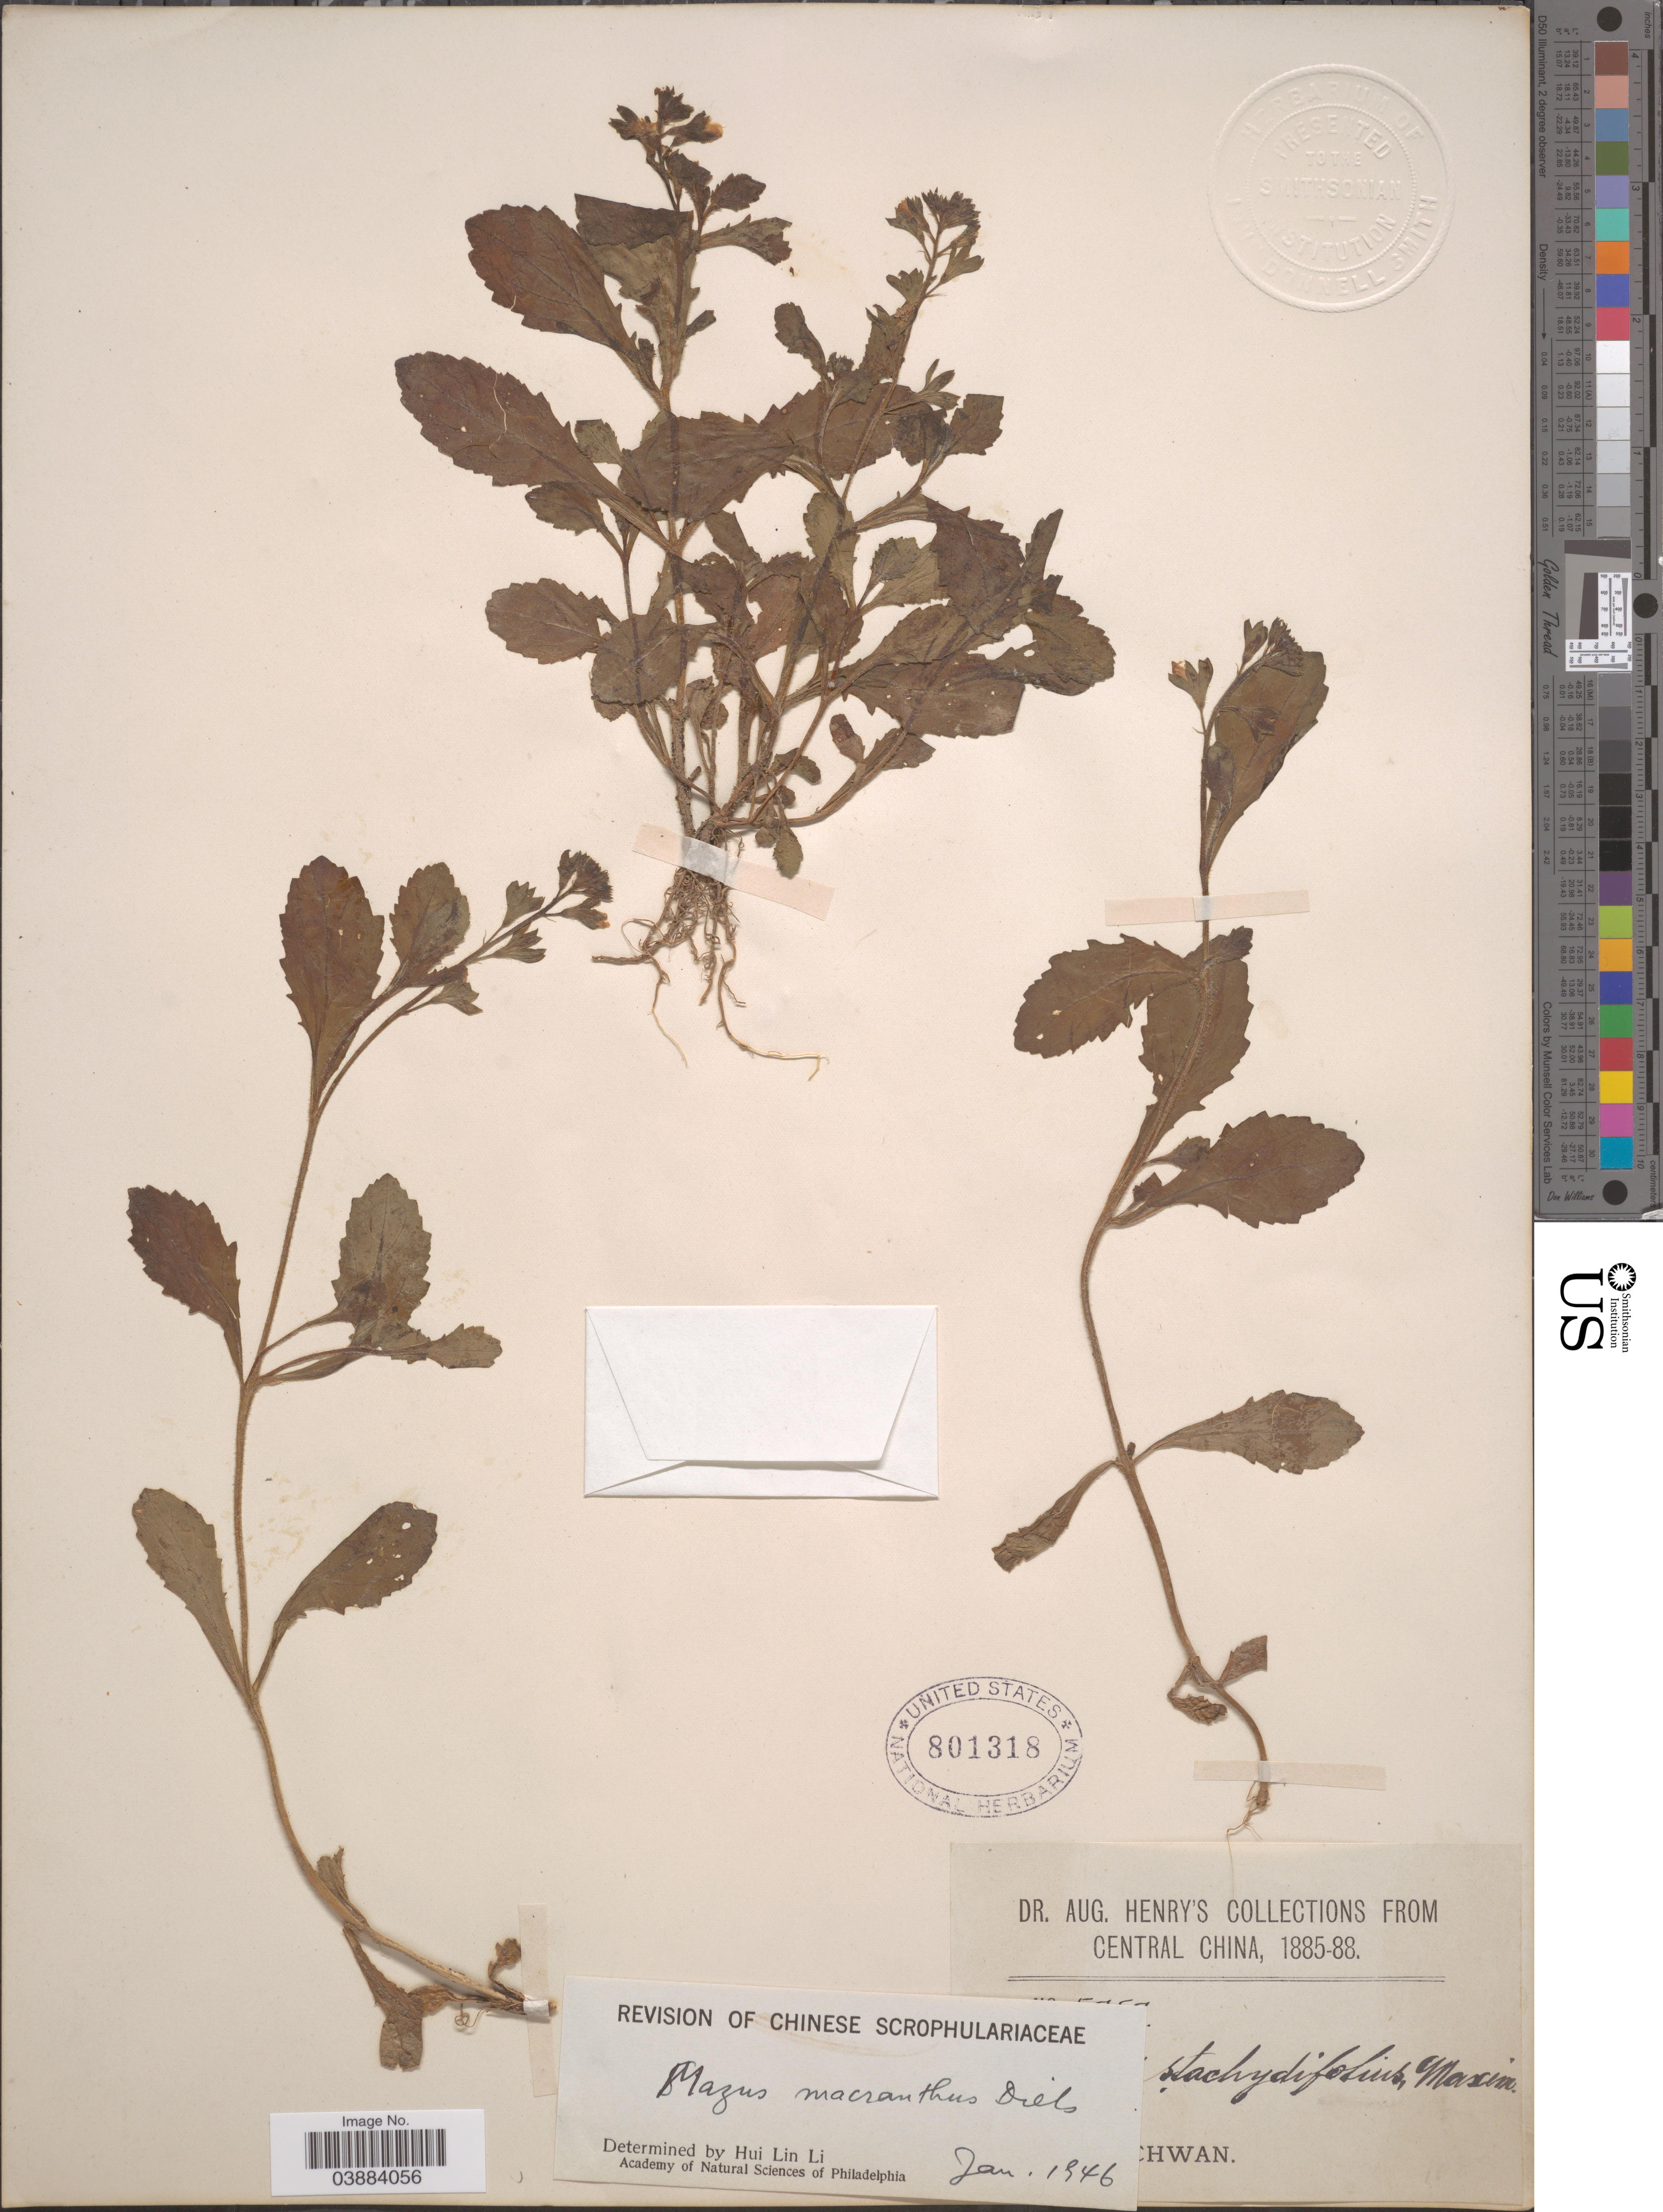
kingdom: Plantae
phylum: Tracheophyta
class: Magnoliopsida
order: Lamiales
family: Mazaceae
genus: Mazus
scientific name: Mazus macranthus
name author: Diels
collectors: A. Henry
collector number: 5757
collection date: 1885/1888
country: China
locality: Central China. [illegible text]wan.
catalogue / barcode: US 801318